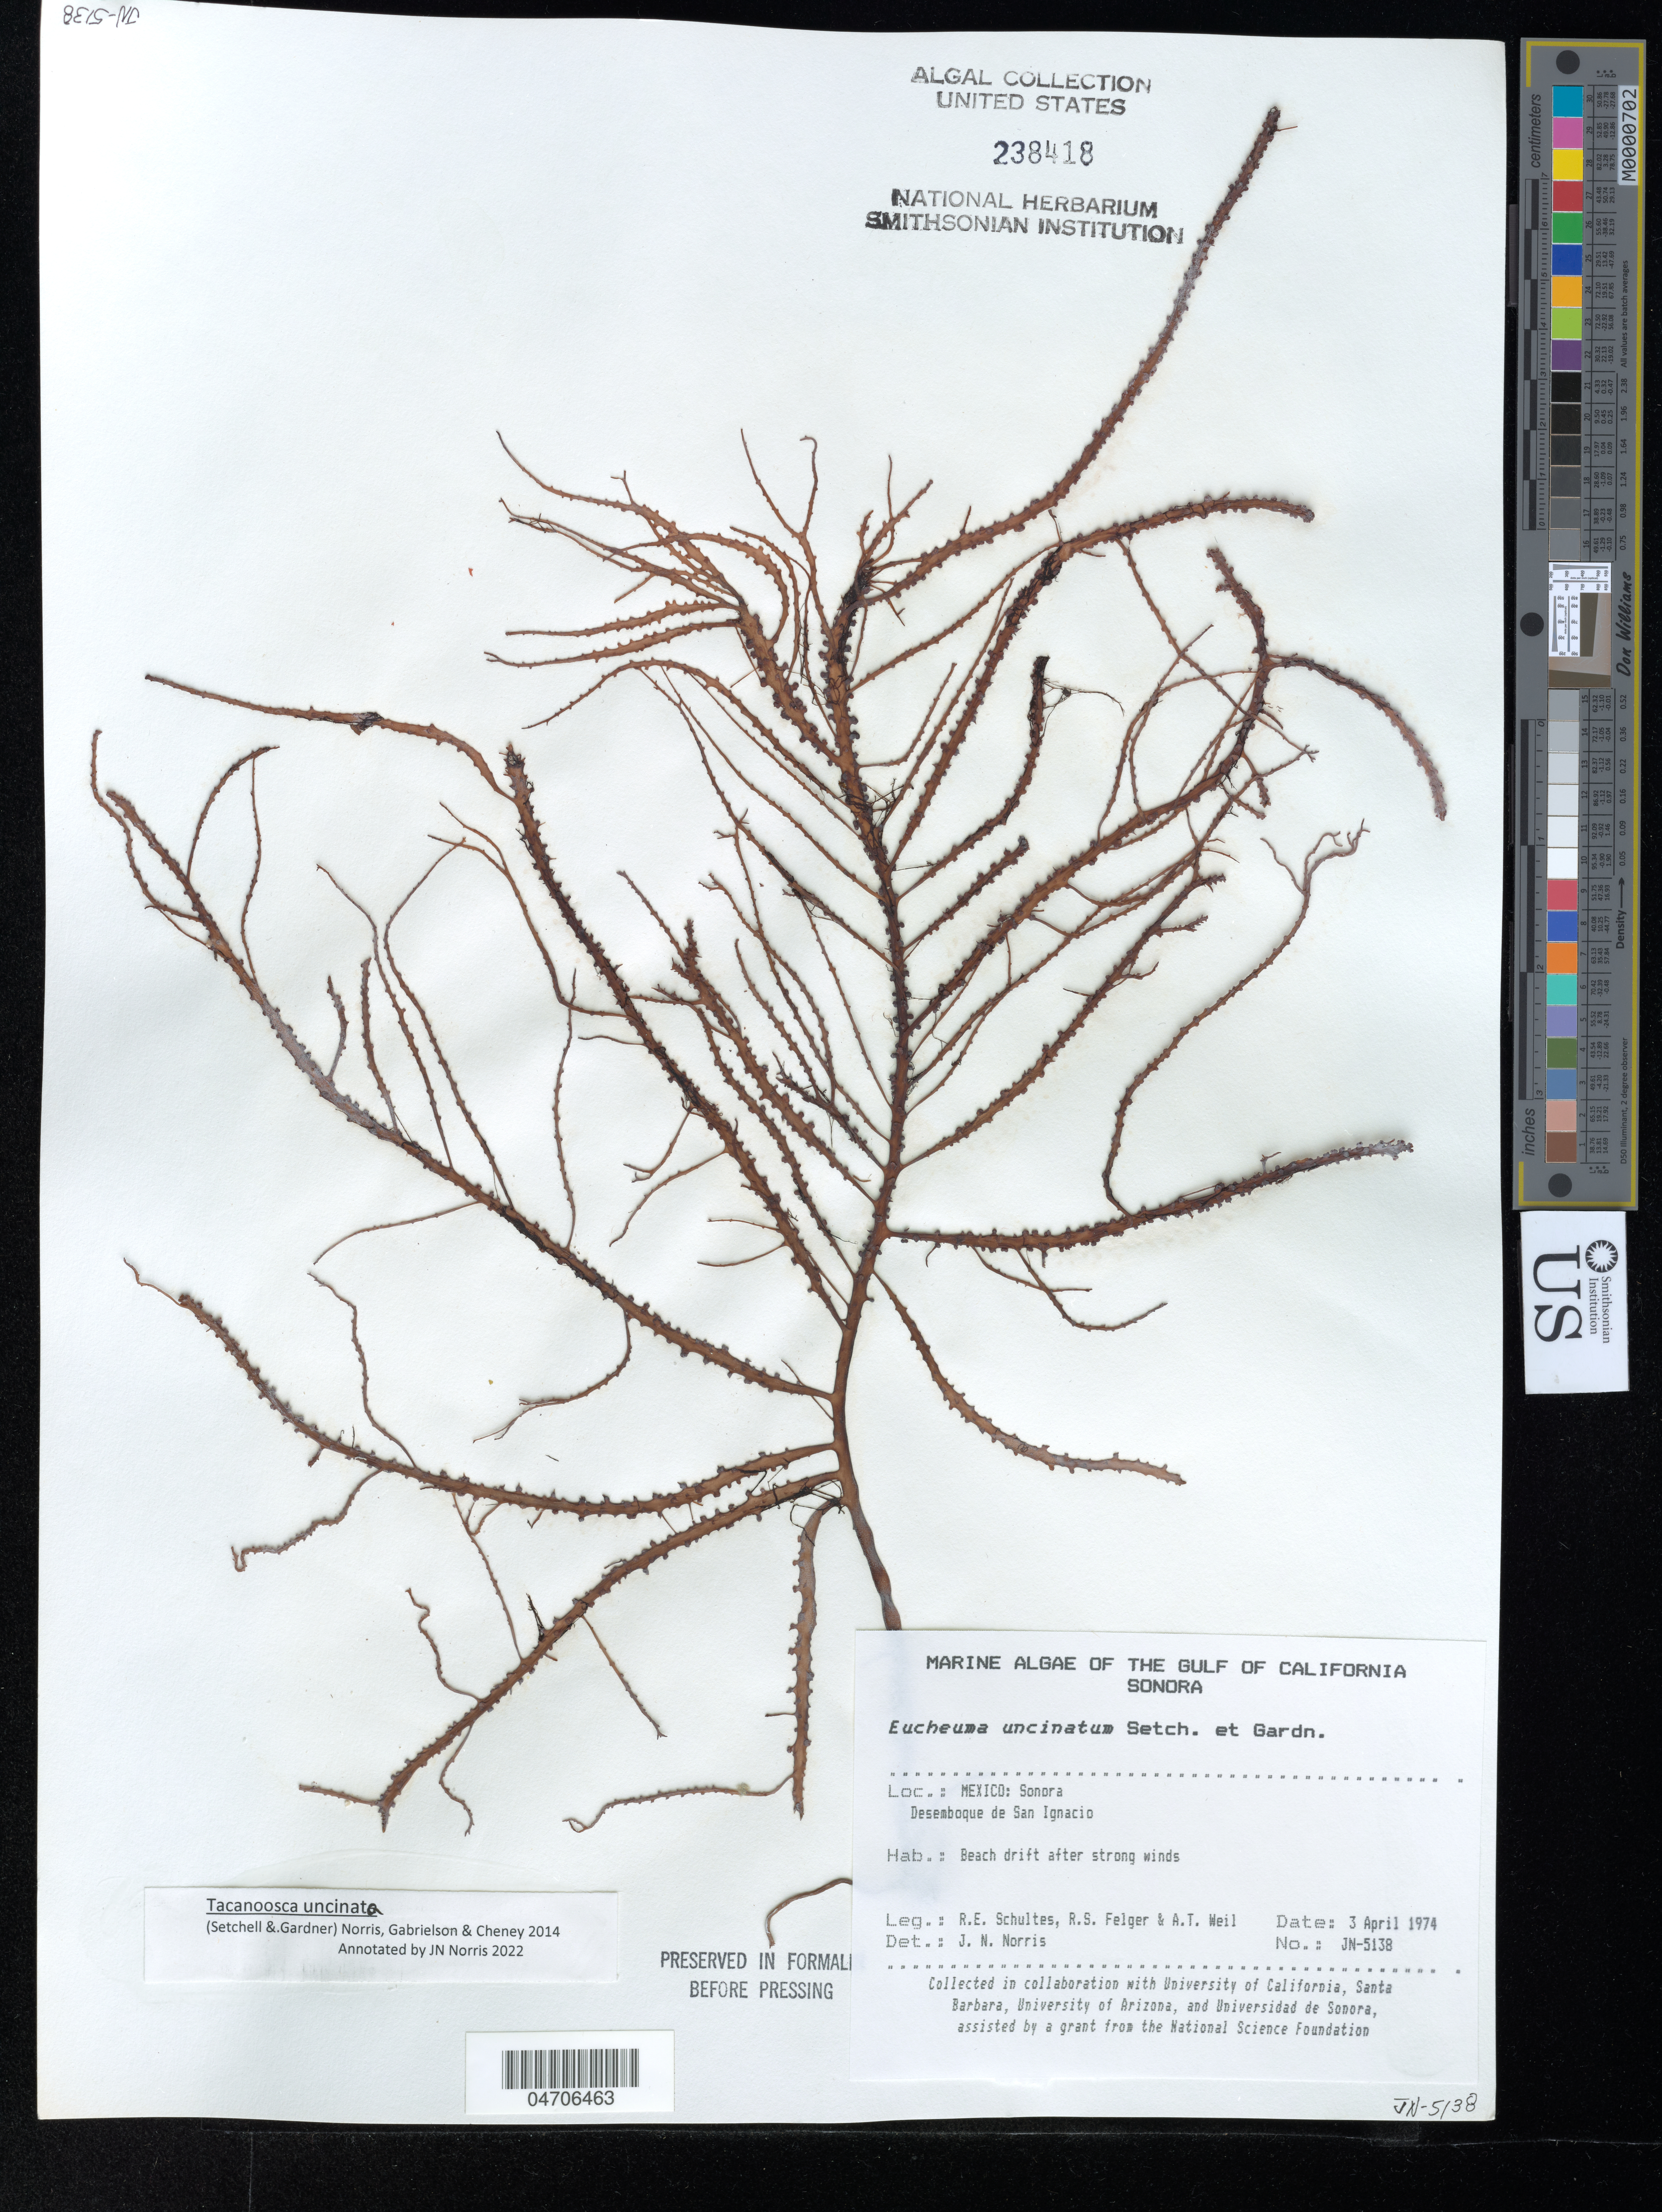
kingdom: Plantae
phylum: Rhodophyta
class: Florideophyceae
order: Gigartinales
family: Solieriaceae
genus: Tacanoosca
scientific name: Tacanoosca uncinata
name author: (Setchell & N.L. Gardner) J.N. Norris et al.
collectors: R. E. Schultes, R. S. Felger & A. T. Weil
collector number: JN-5138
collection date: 1974-04-03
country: Mexico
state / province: Sonora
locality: The Gulf of California. Desemboque de San Ignacio.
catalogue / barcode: US 238418